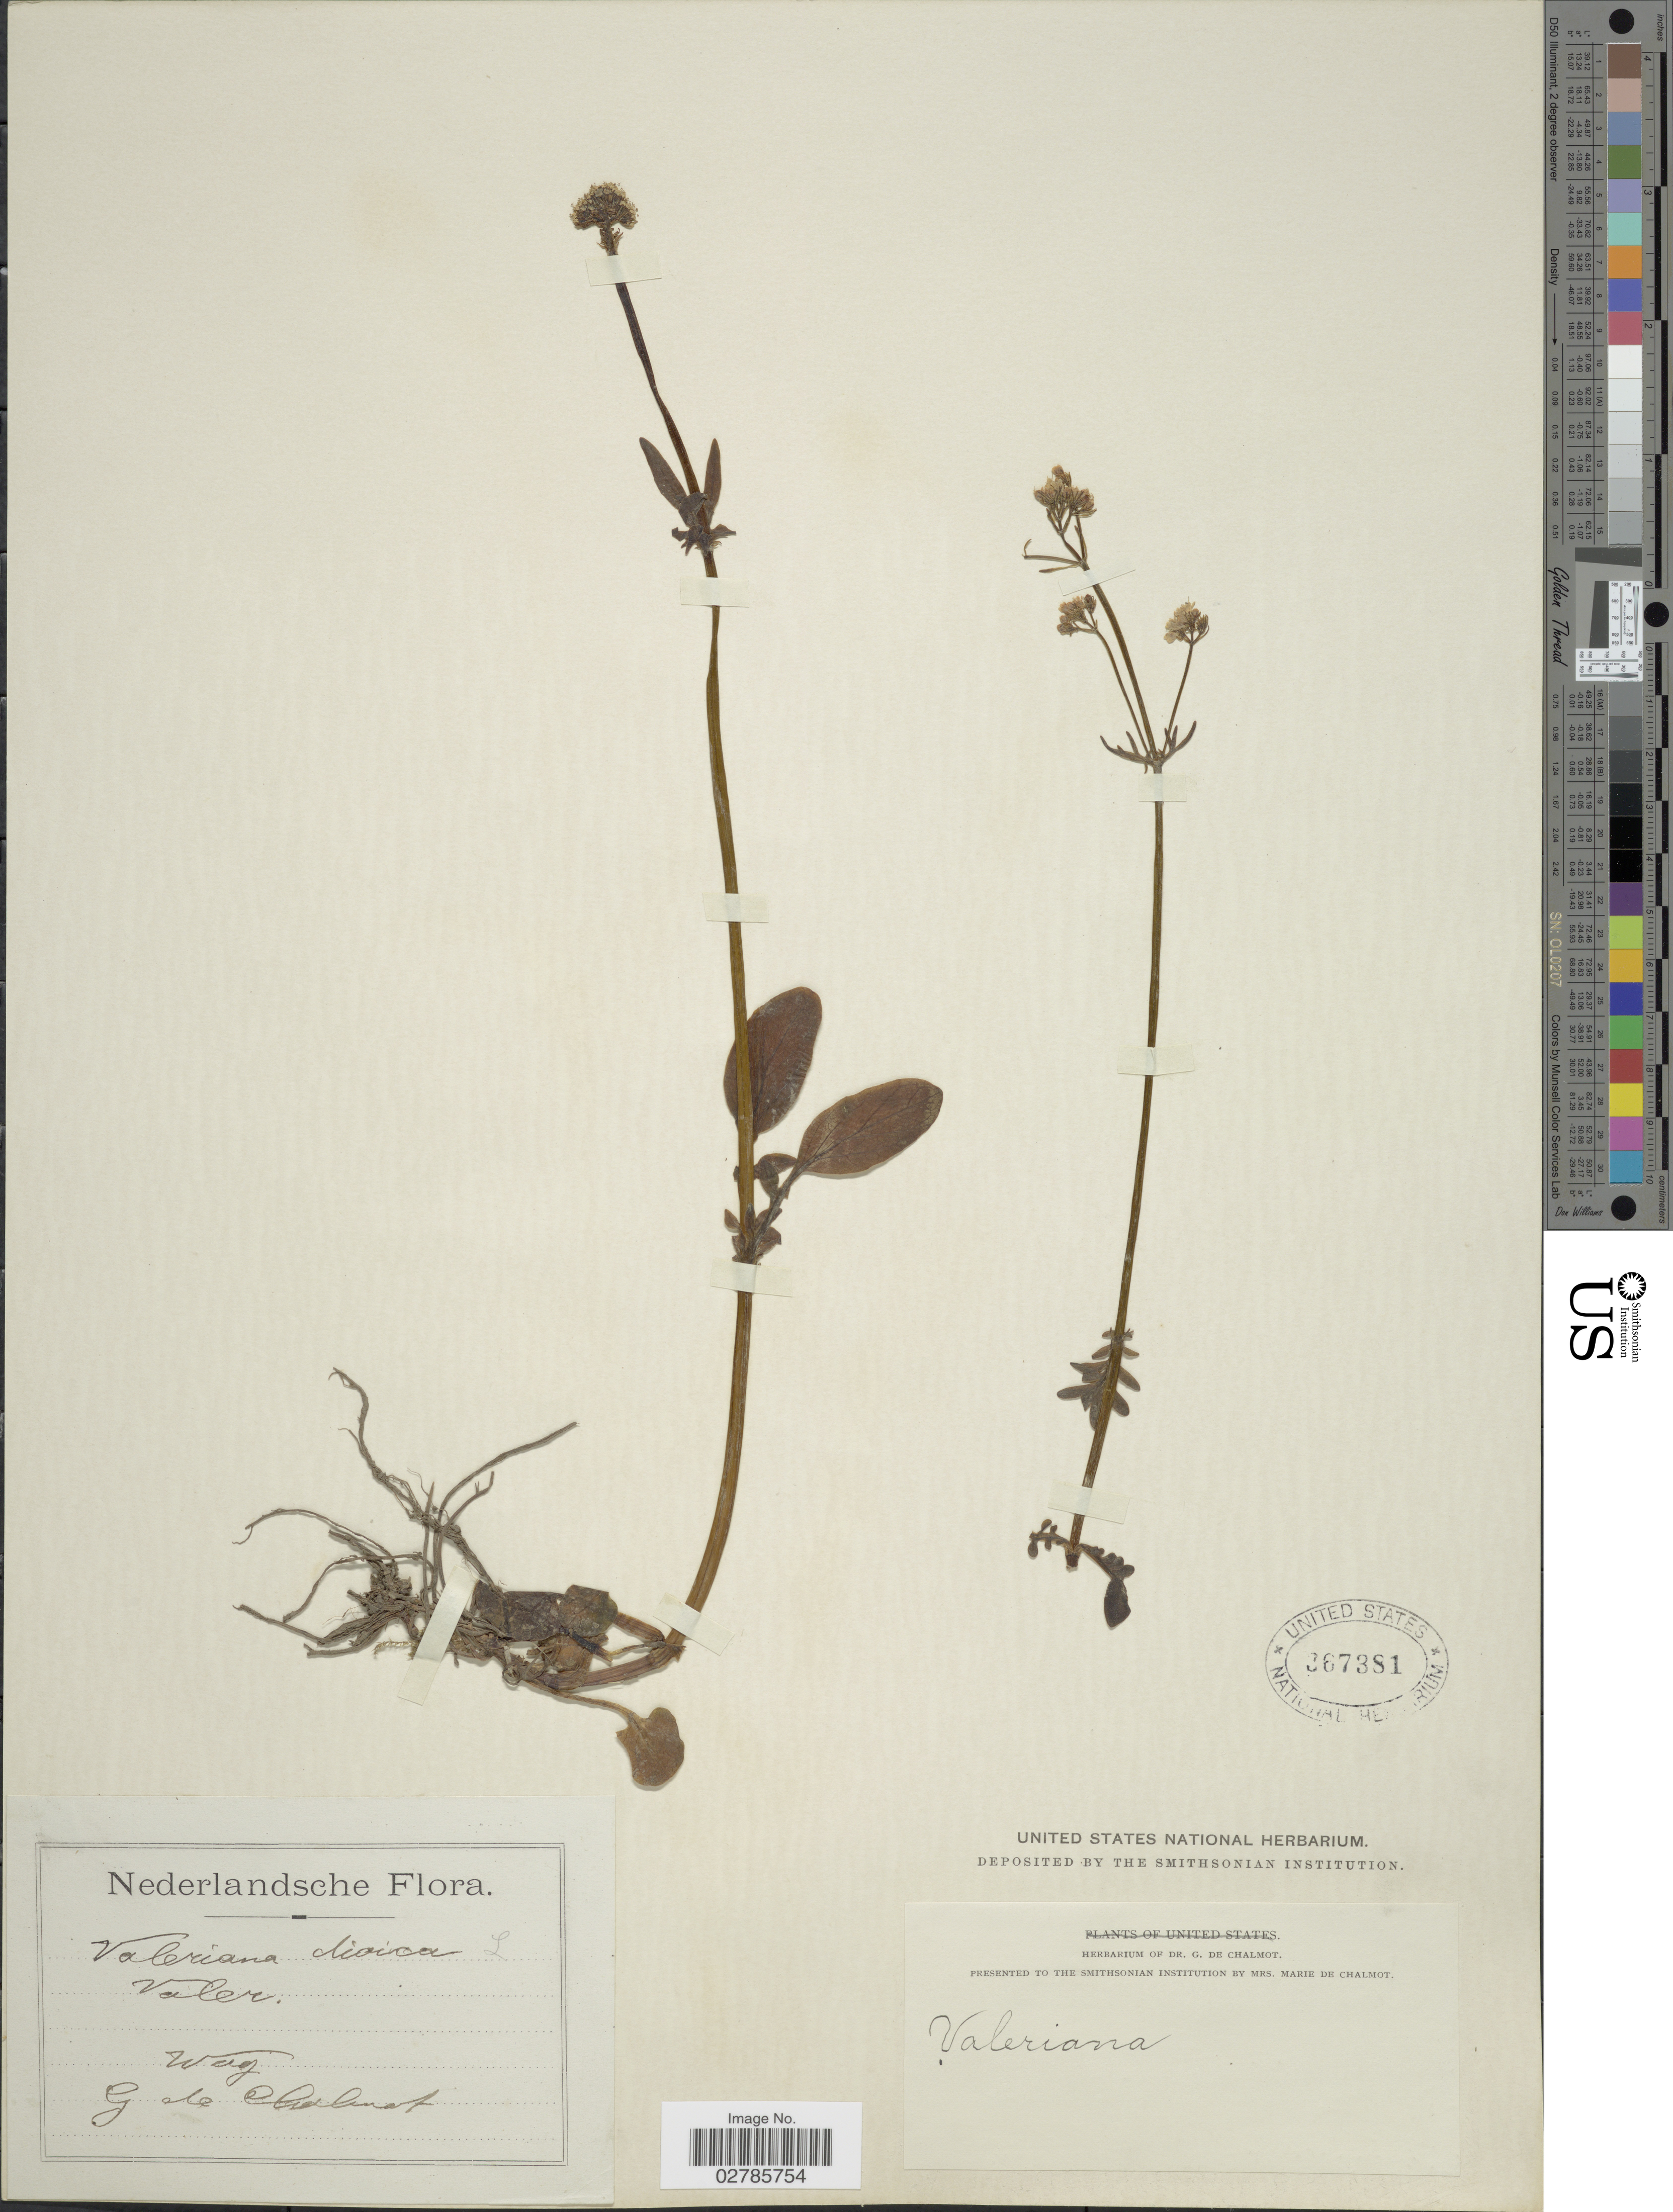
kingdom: Plantae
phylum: Tracheophyta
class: Magnoliopsida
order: Dipsacales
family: Caprifoliaceae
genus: Valeriana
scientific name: Valeriana dioica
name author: L.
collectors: G. de Chalmot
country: Netherlands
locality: Wag.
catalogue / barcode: US 367381